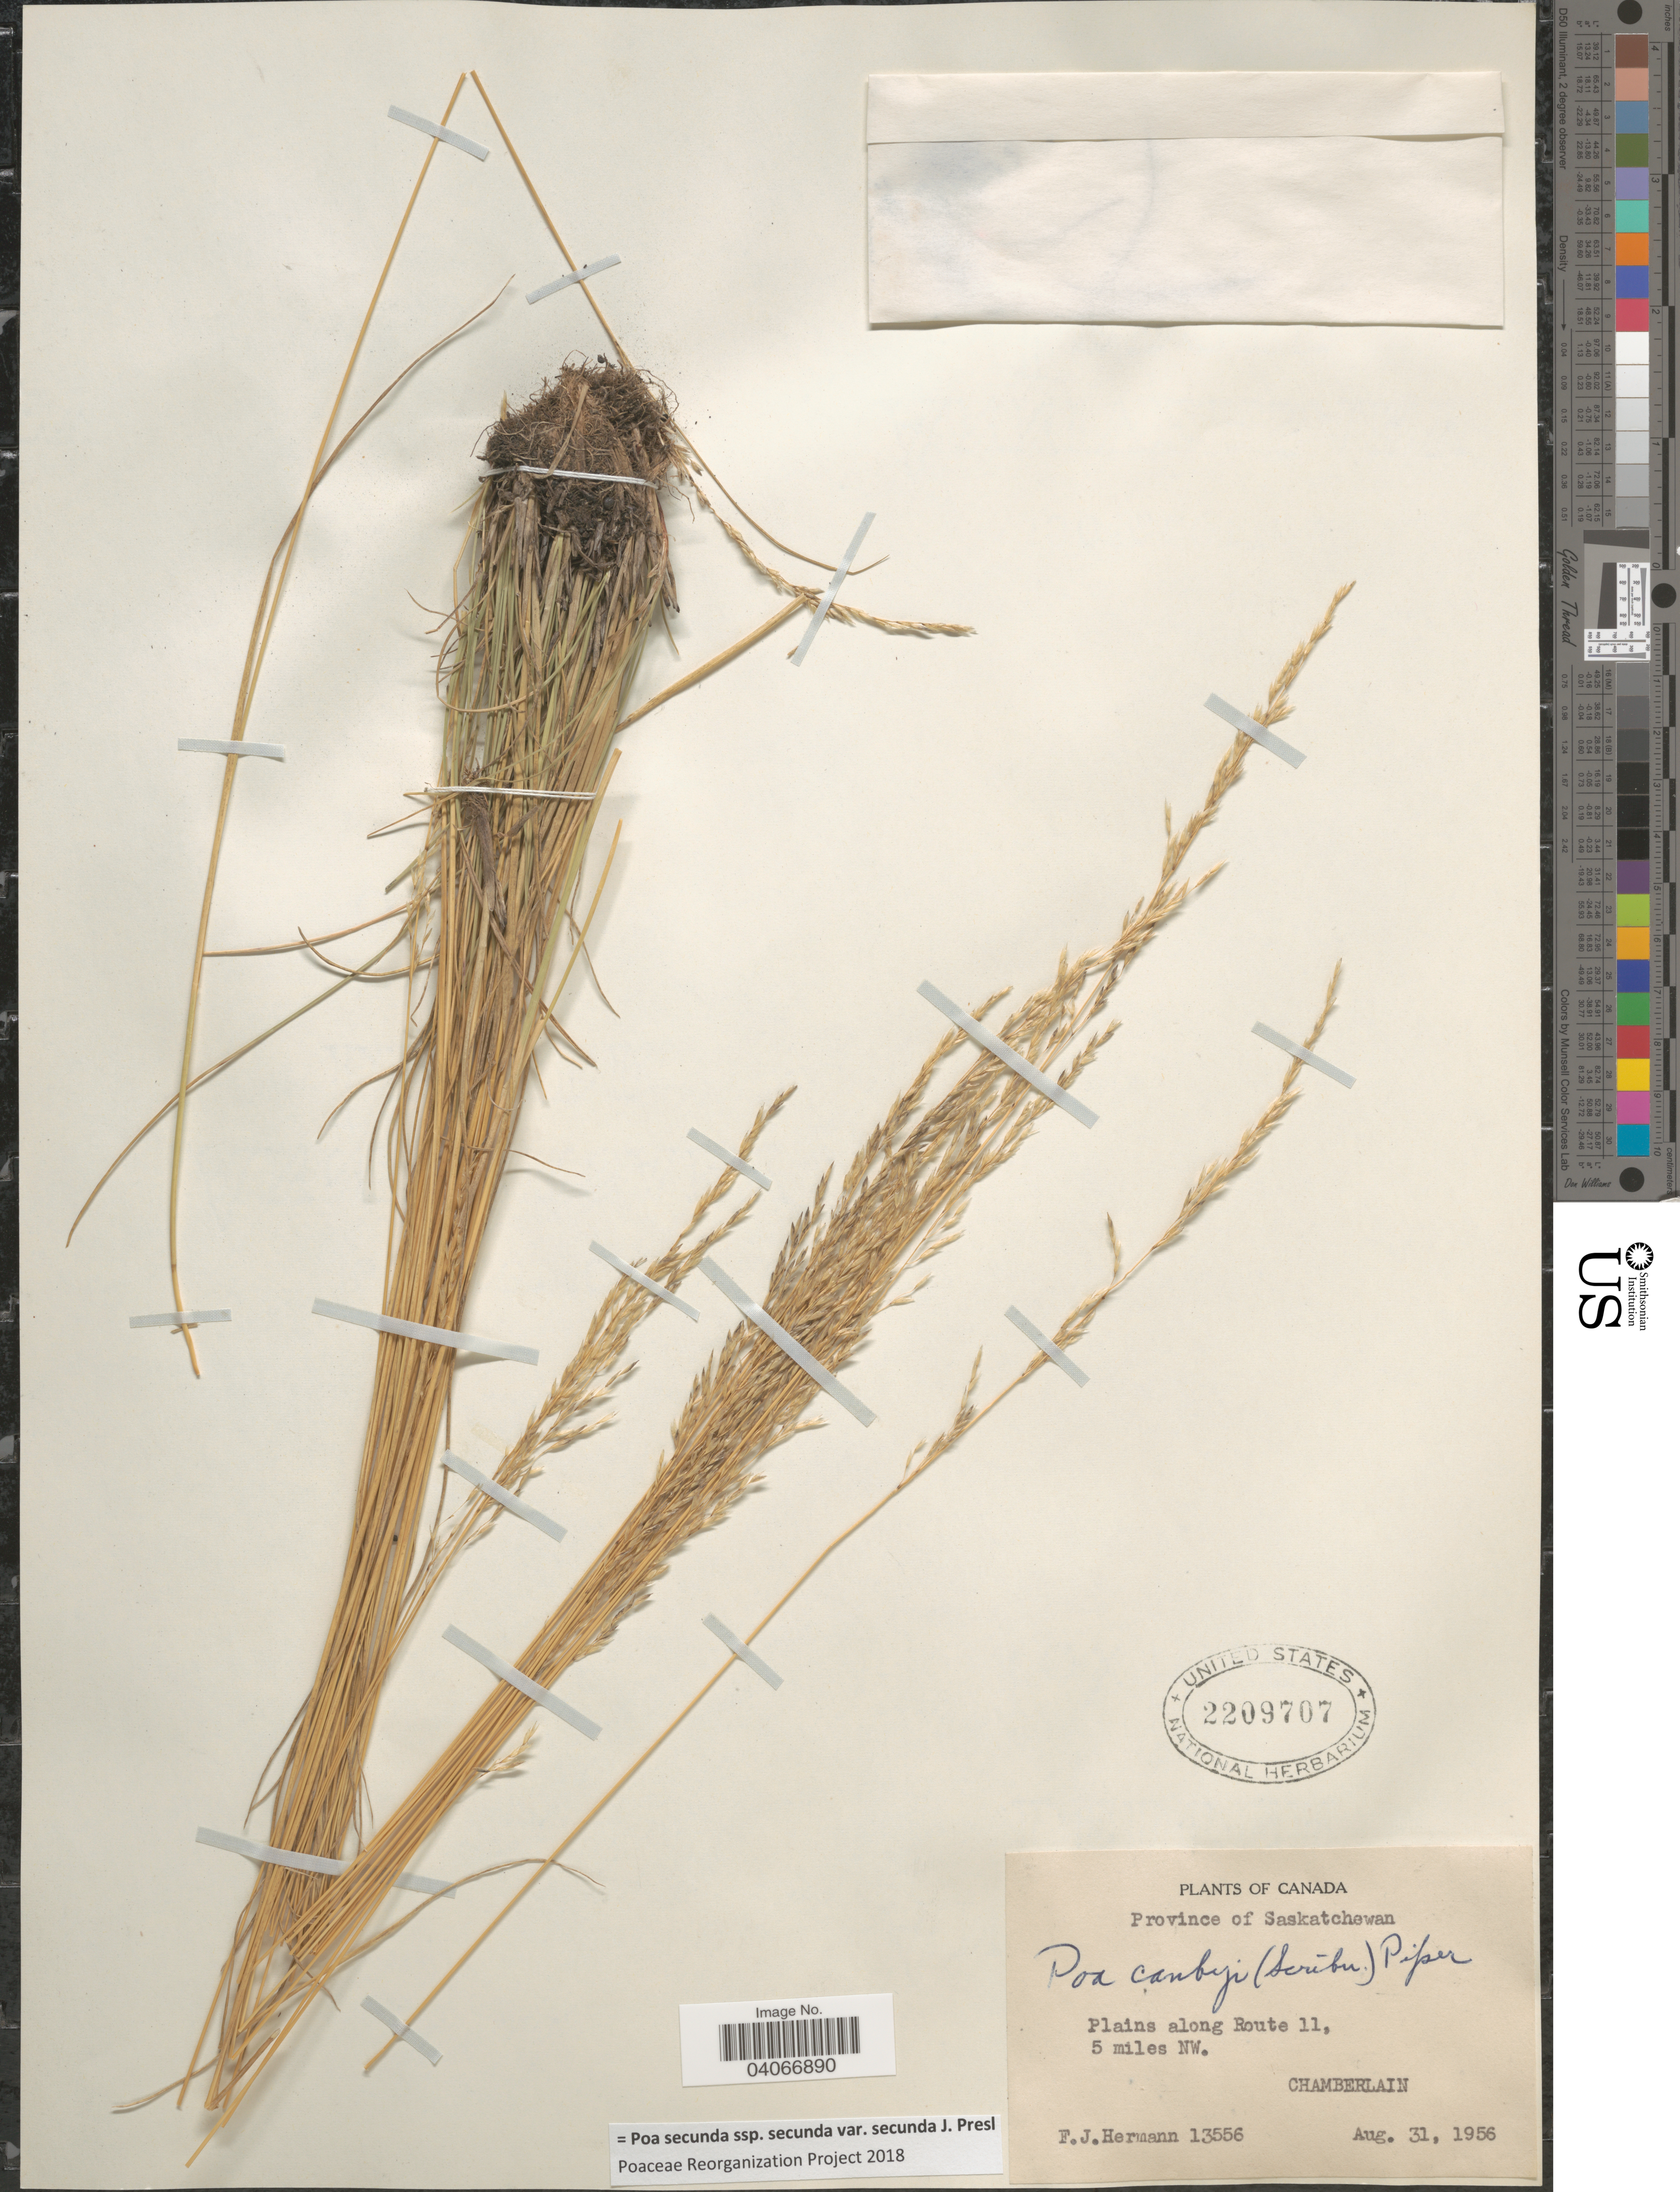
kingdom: Plantae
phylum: Tracheophyta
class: Liliopsida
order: Poales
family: Poaceae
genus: Poa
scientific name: Poa secunda subsp. secunda var. secunda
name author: J. Presl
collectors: F. J. Hermann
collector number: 13556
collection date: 1956-08-31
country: Canada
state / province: Saskatchewan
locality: Plains along Route 11, 5 miles NW. Chamberlain.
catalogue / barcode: US 2209707